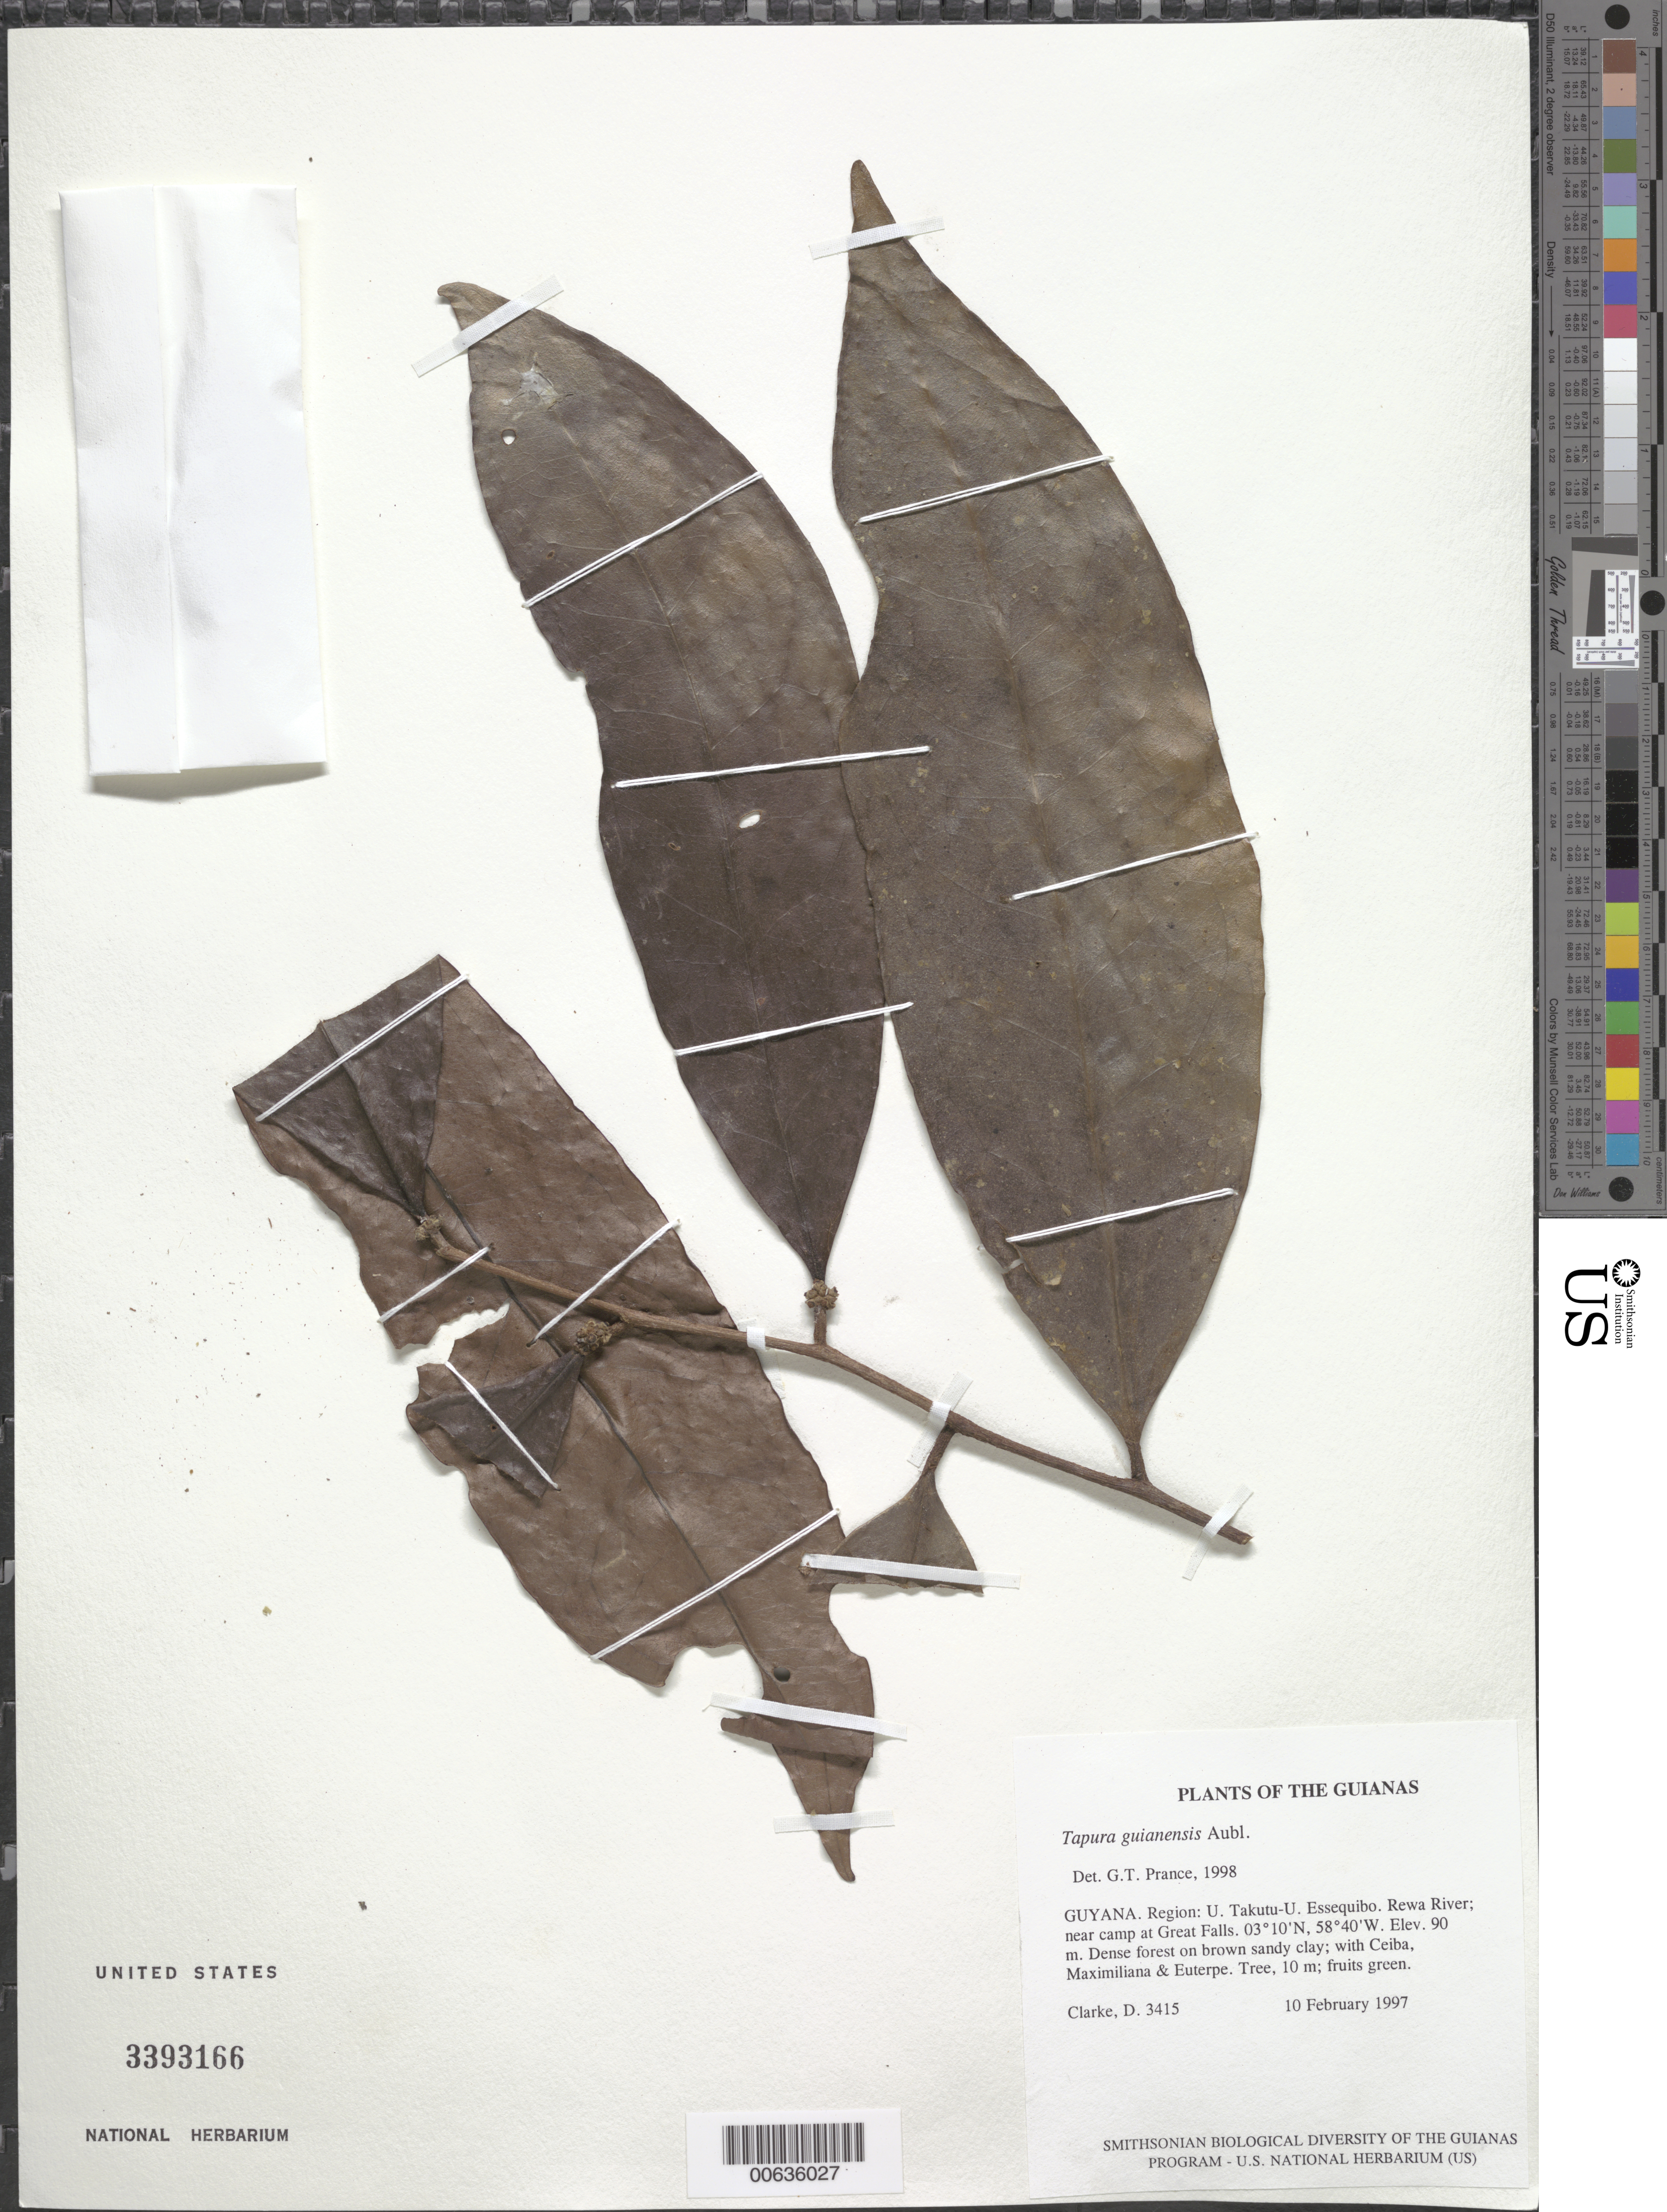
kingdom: Plantae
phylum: Tracheophyta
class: Magnoliopsida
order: Malpighiales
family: Dichapetalaceae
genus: Tapura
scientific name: Tapura guianensis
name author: Aubl.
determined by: Prance, G. T.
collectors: H. D. Clarke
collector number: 3415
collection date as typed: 10 February 1997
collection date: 1997-02-10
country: Guyana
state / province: U. Takutu-U. Essequibo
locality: Rewa River; near camp at Great Falls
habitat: Dense forest on brown sandy clay; with Ceiba, Maximiliana & Euterpe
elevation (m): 90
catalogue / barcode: US 3393166